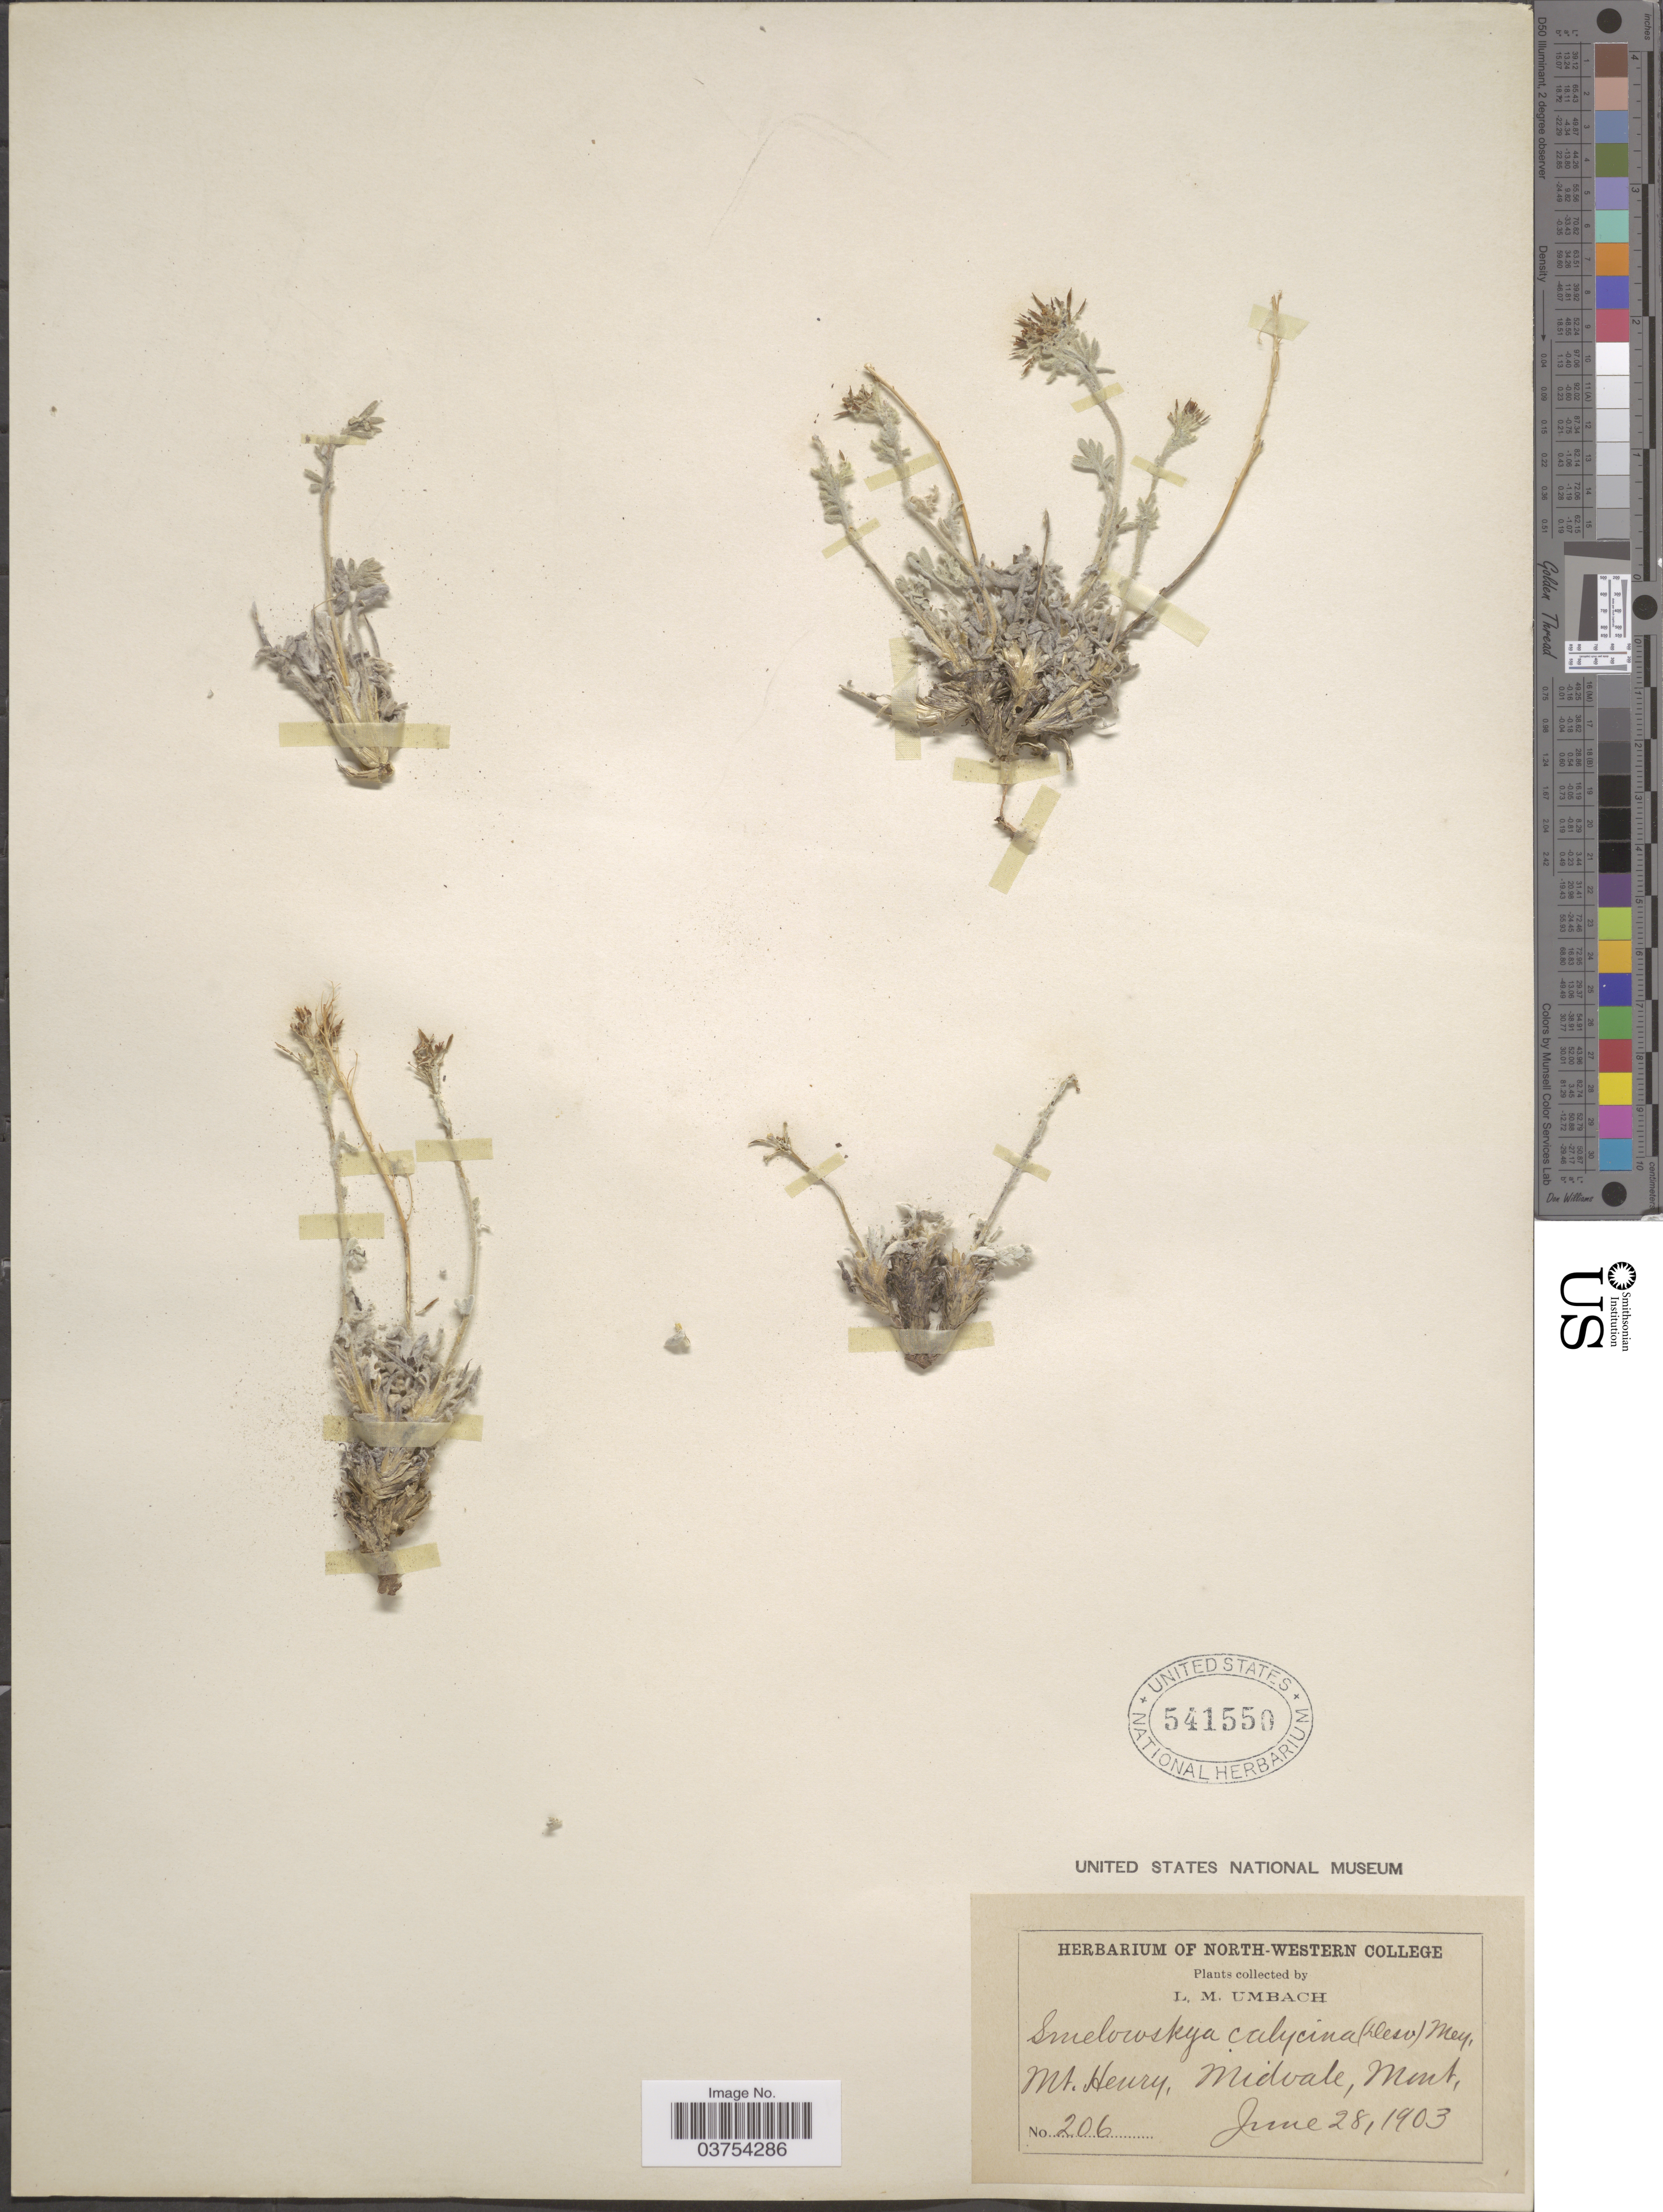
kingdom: Plantae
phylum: Tracheophyta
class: Magnoliopsida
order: Brassicales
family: Brassicaceae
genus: Smelowskia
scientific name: Smelowskia calycina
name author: (Stephan) C.A. Mey.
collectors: L. M. Umbach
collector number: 206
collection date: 1903-06-28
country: United States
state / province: Montana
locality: Mt. Henry, Midvale.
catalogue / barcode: US 541550